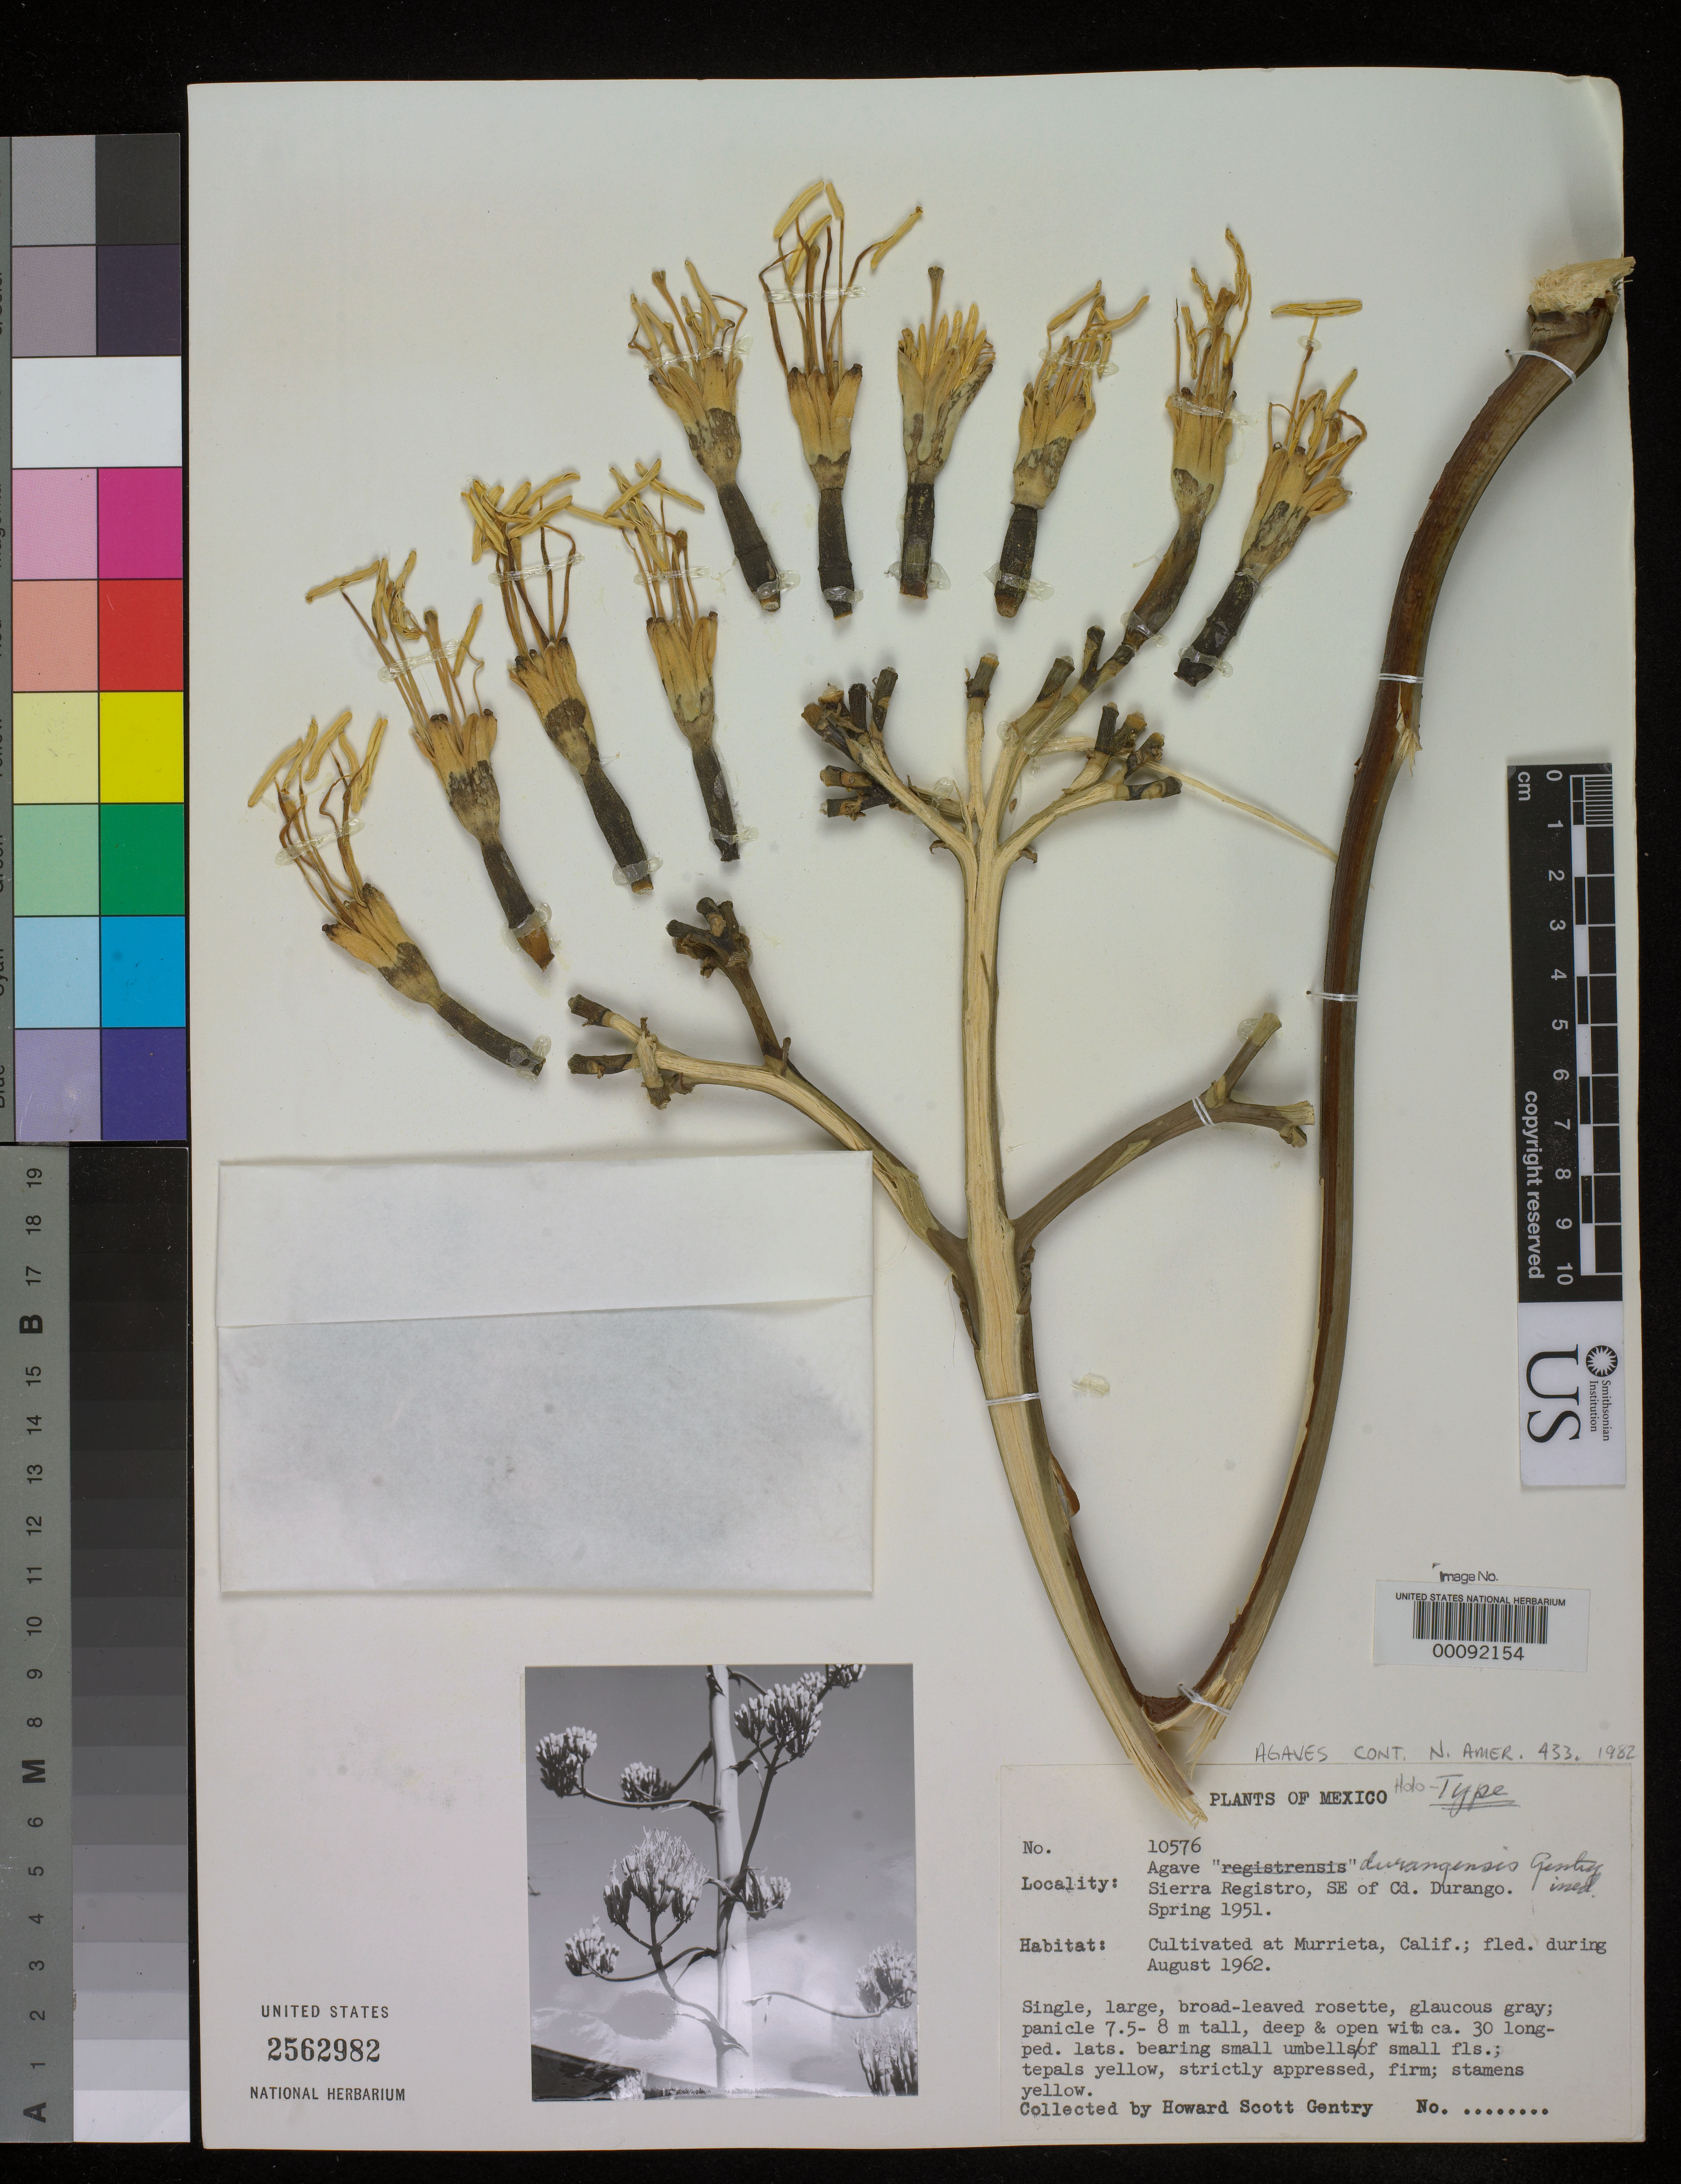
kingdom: Plantae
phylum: Tracheophyta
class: Liliopsida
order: Asparagales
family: Asparagaceae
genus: Agave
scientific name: Agave durangensis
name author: Gentry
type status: Type Collection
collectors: H. S. Gentry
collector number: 10576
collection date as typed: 08 Jun 1951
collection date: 1951-06-08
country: Mexico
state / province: Durango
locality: Sierra Registro, 18 mi SE of Cd Durango, Spring 1951. Cultivated at Murrieta, Calif.; fled. During August 1962.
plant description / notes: One of three sheets with consecutive sheet numbers, all originally annotated "Type" by Gentry. "Type" annotation on this sheet appears to have been altered by addition of "Holo" in another hand.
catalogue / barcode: US 2562982